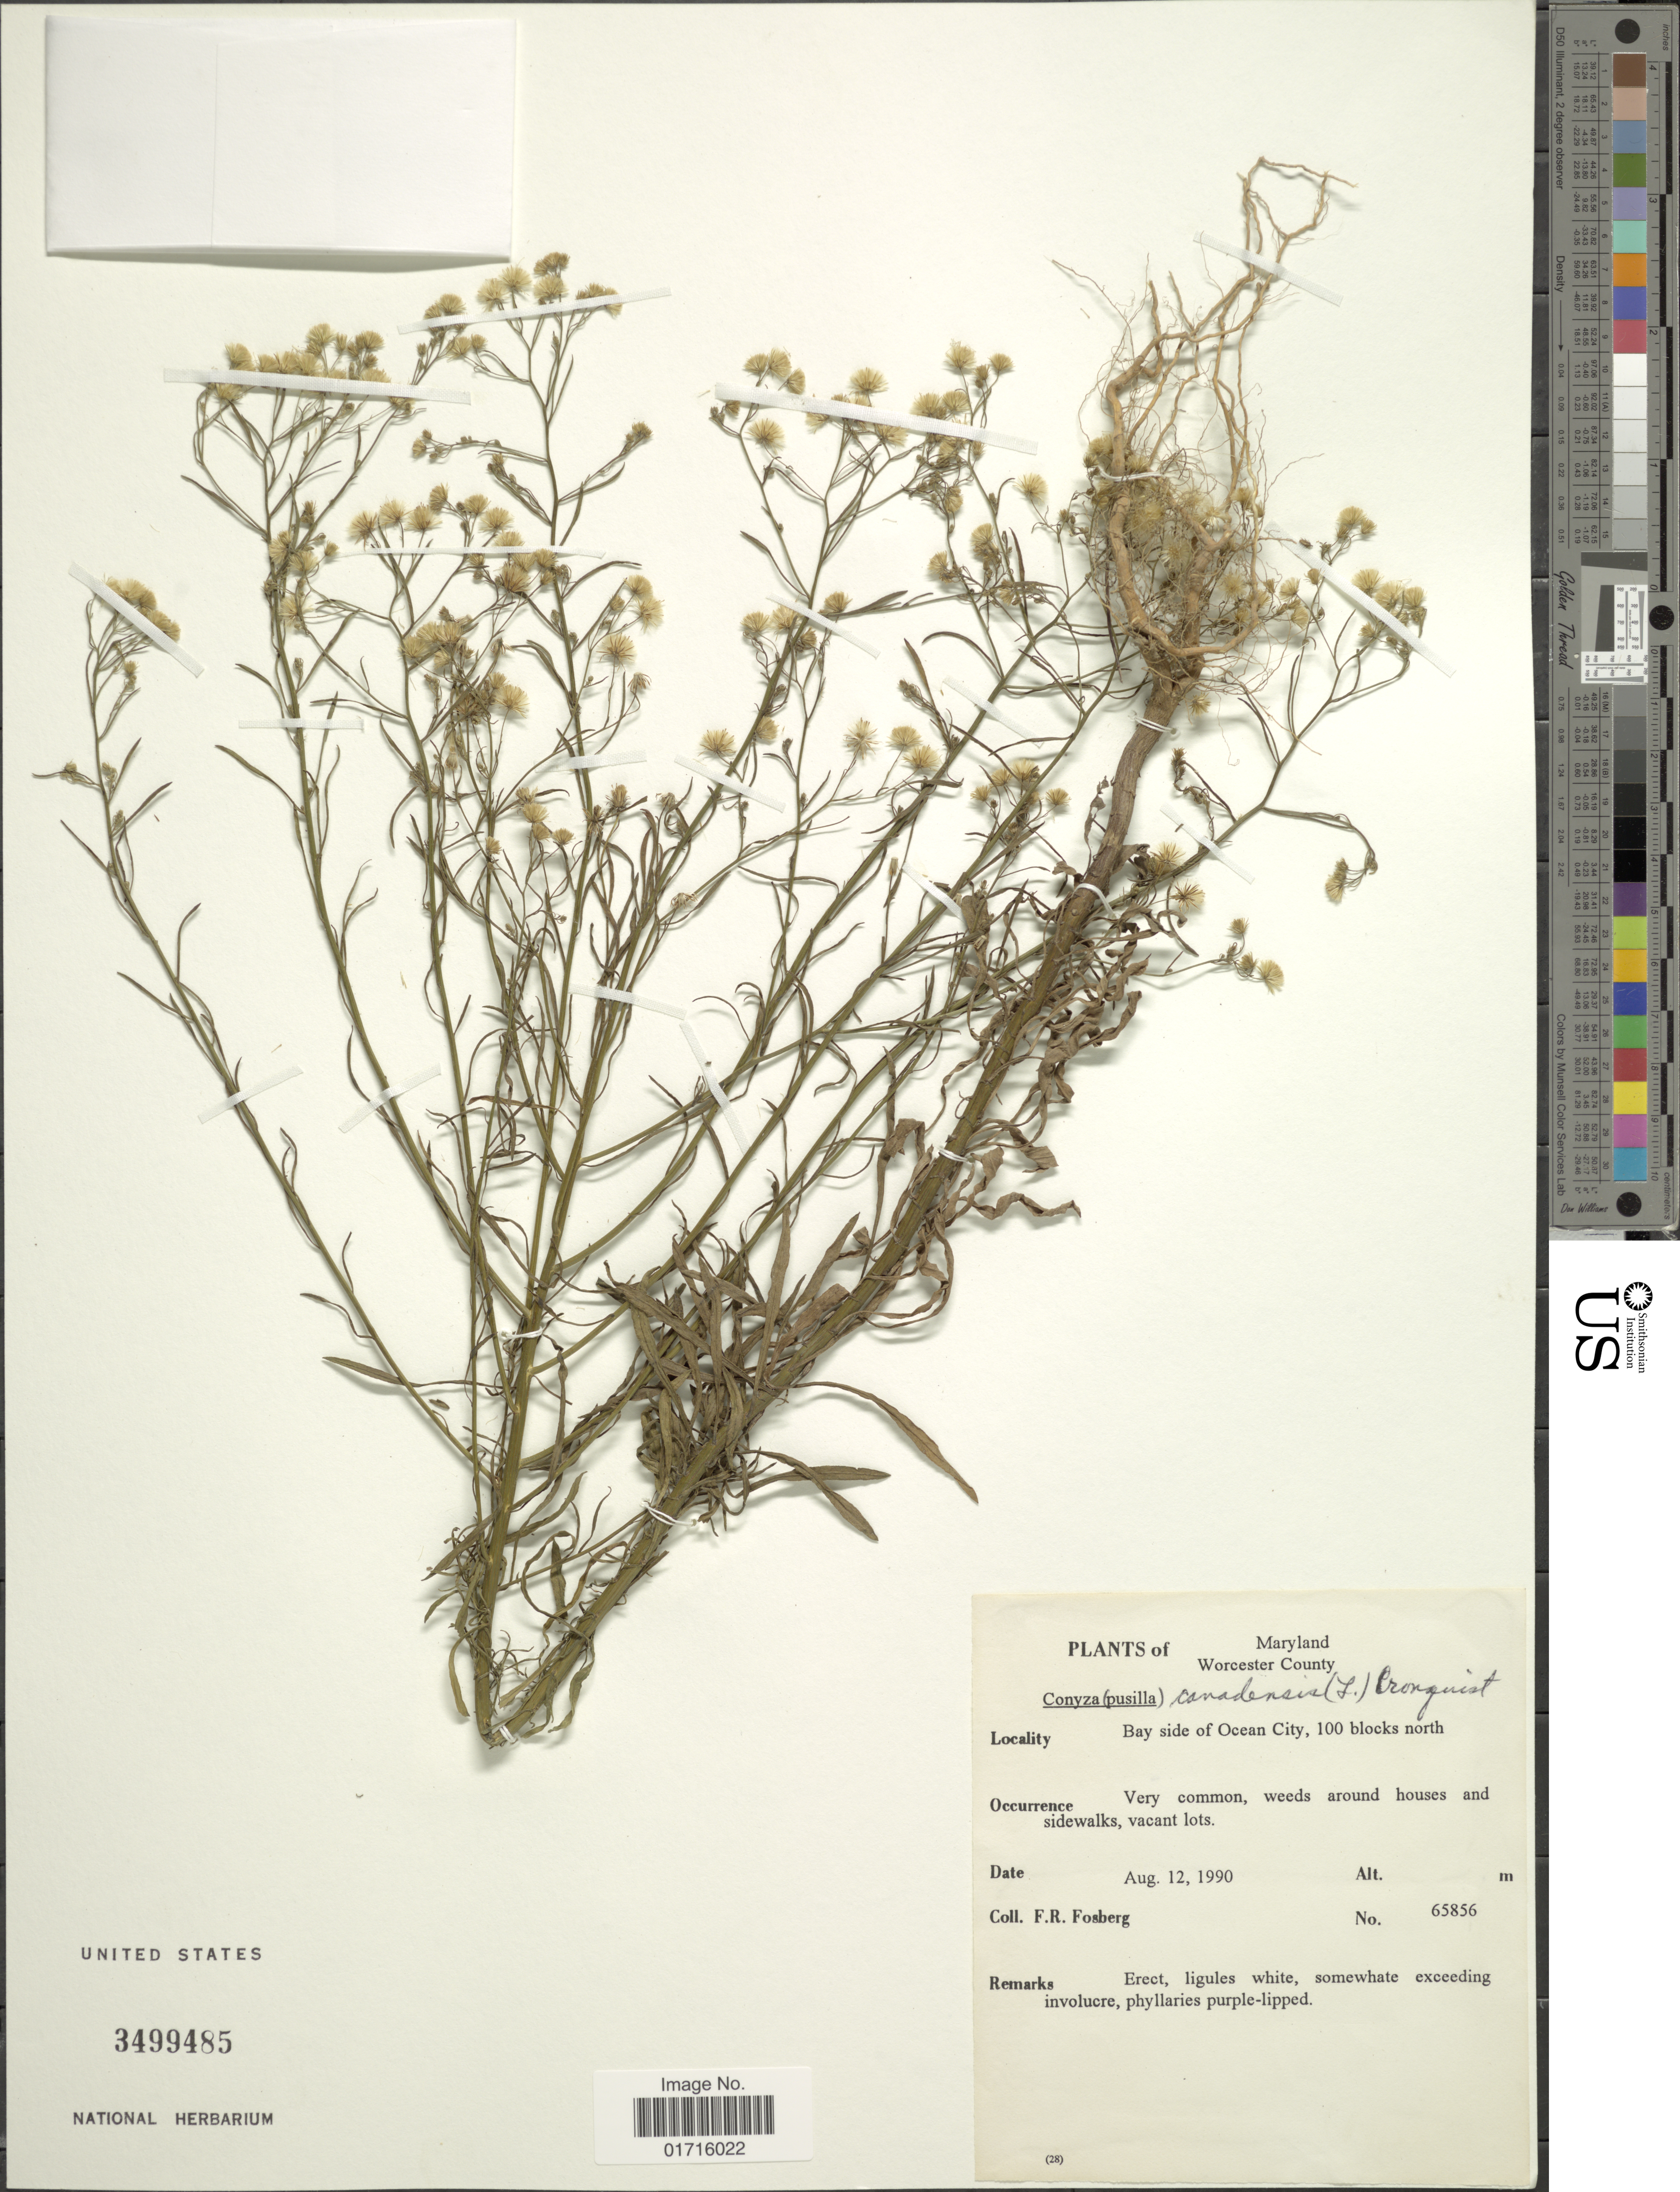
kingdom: Plantae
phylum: Tracheophyta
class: Magnoliopsida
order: Asterales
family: Asteraceae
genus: Conyza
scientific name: Conyza canadensis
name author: (L.) Cronq.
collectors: F. R. Fosberg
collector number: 65856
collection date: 1990-08-12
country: United States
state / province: Maryland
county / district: Worcester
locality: Worcester County, Bay side of Ocean City, 100 blocks north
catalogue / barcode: US 3499485